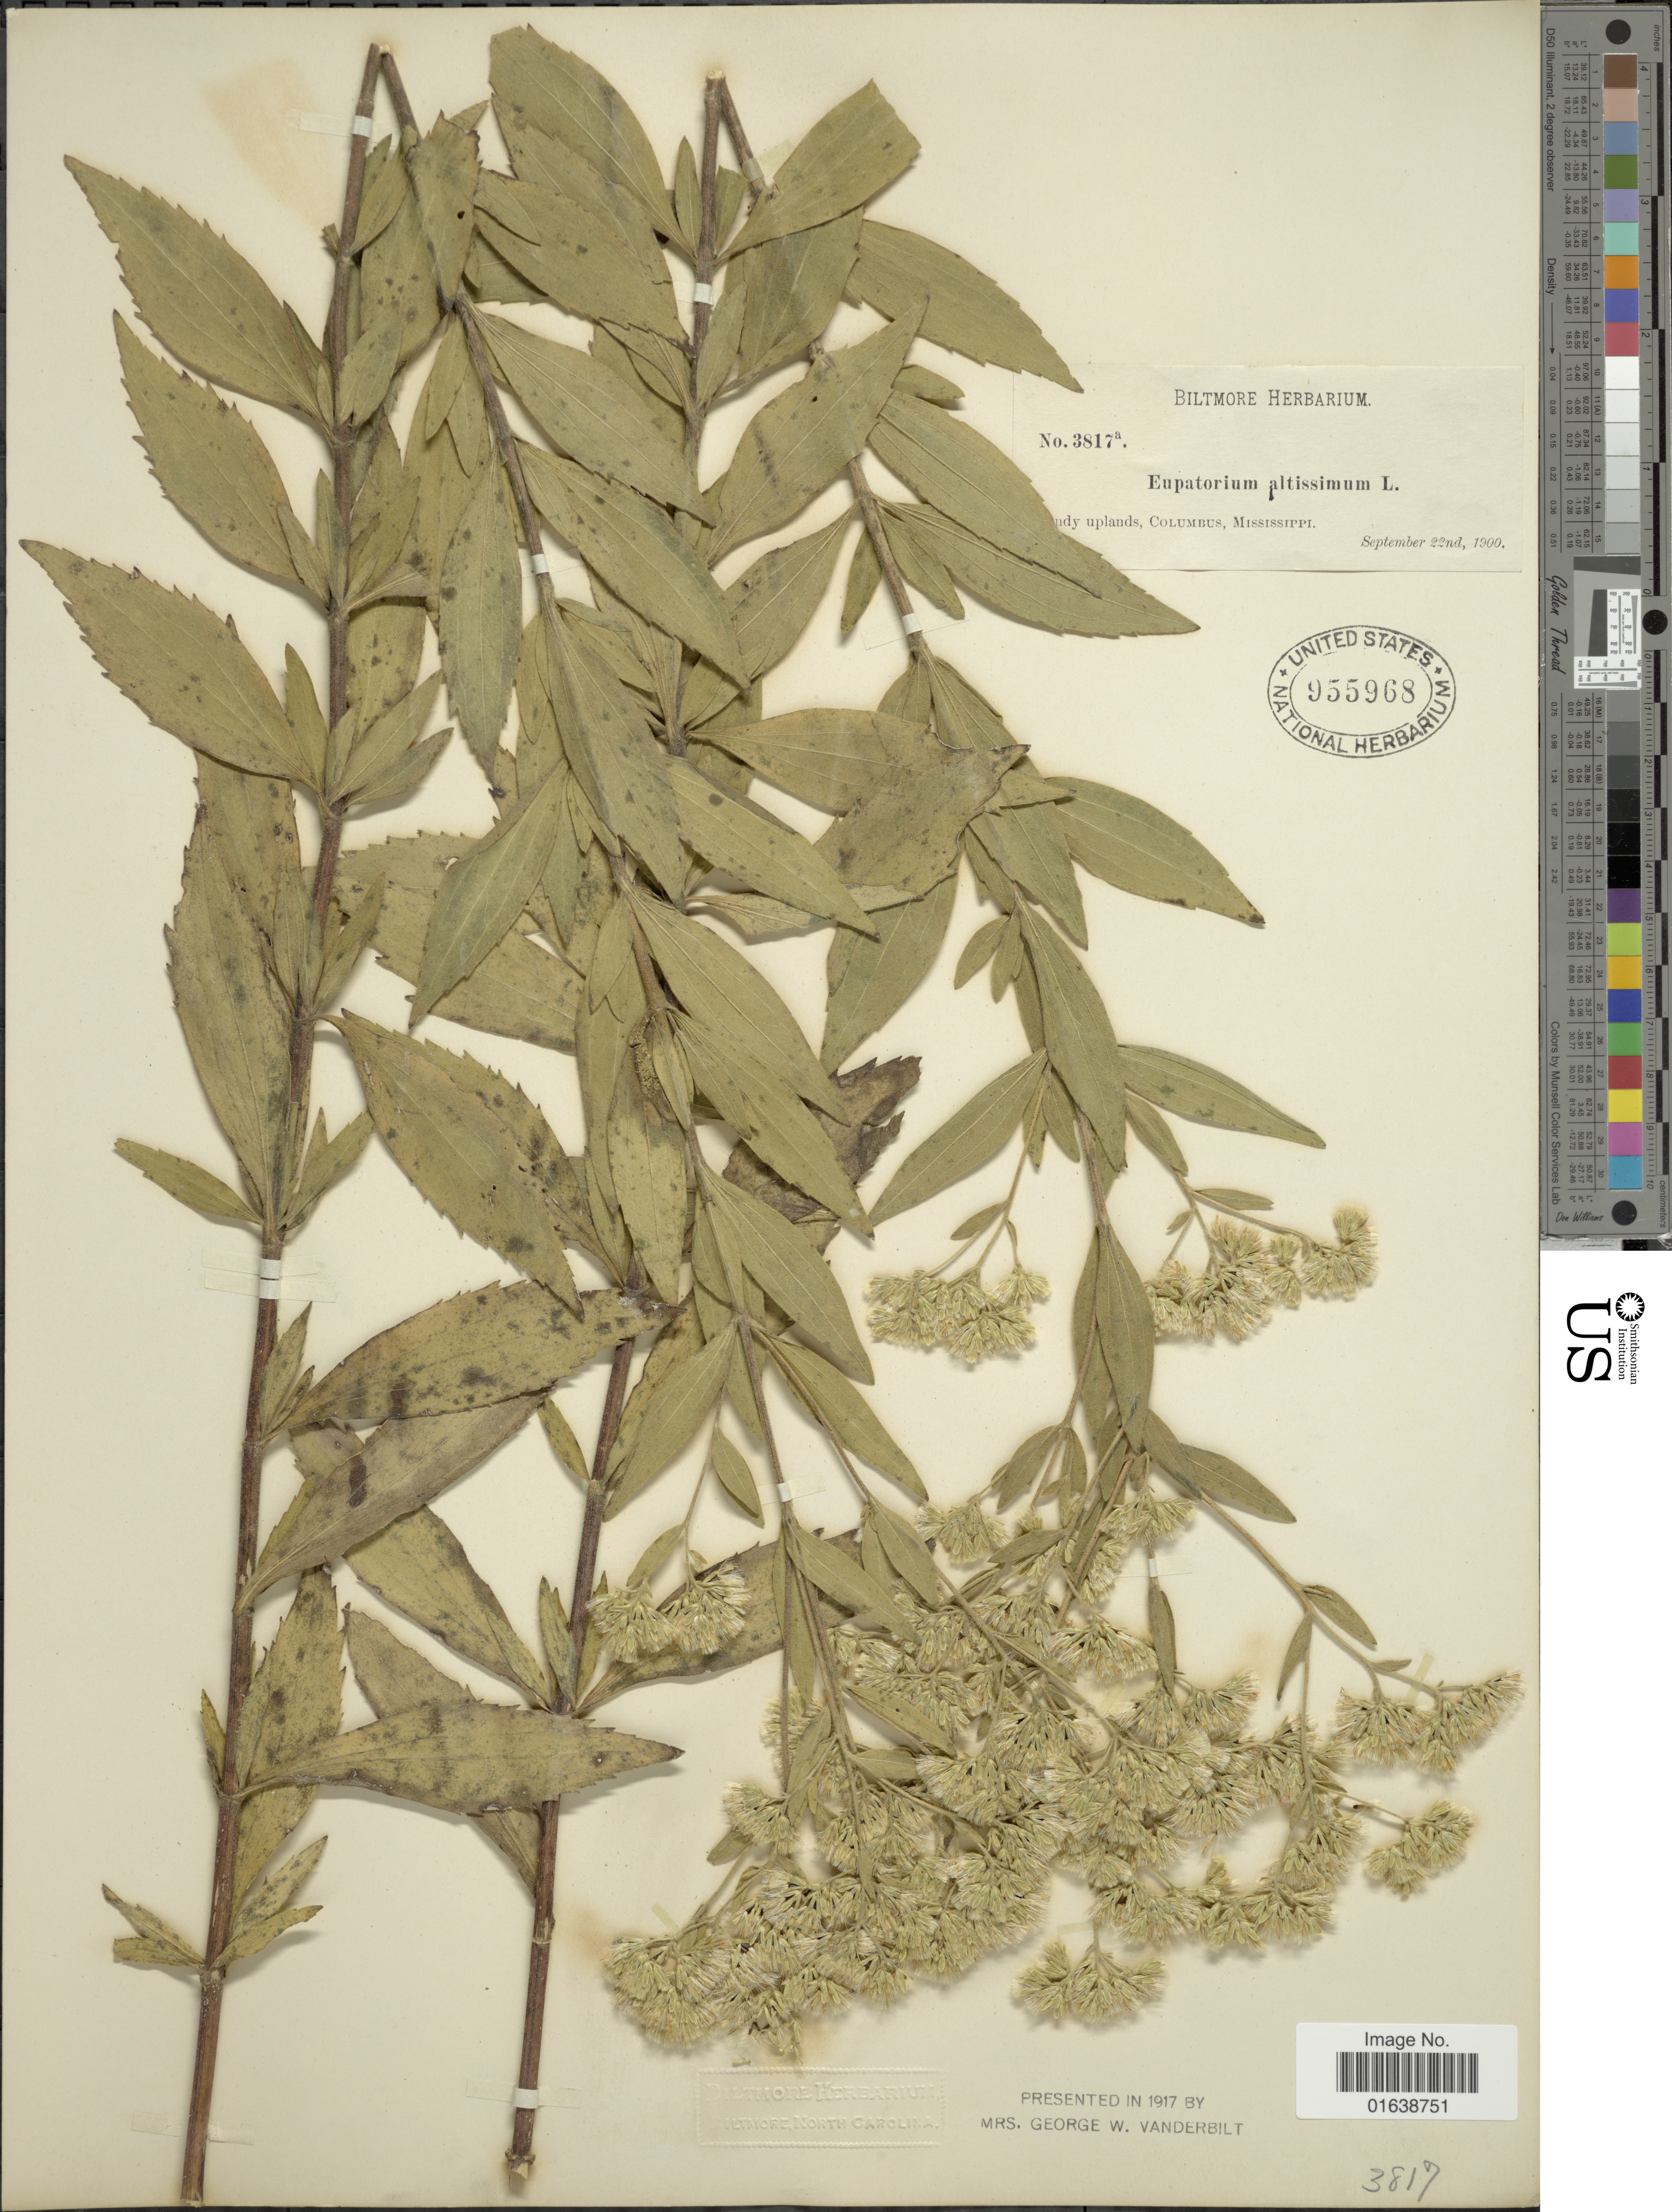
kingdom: Plantae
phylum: Tracheophyta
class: Magnoliopsida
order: Asterales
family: Asteraceae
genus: Eupatorium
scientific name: Eupatorium altissimum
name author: L.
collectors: ex herb. Biltmore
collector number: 3817a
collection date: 1900-09-22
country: United States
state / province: Mississippi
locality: Ndy uplands, Columbus, Mississippi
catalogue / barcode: US 955968